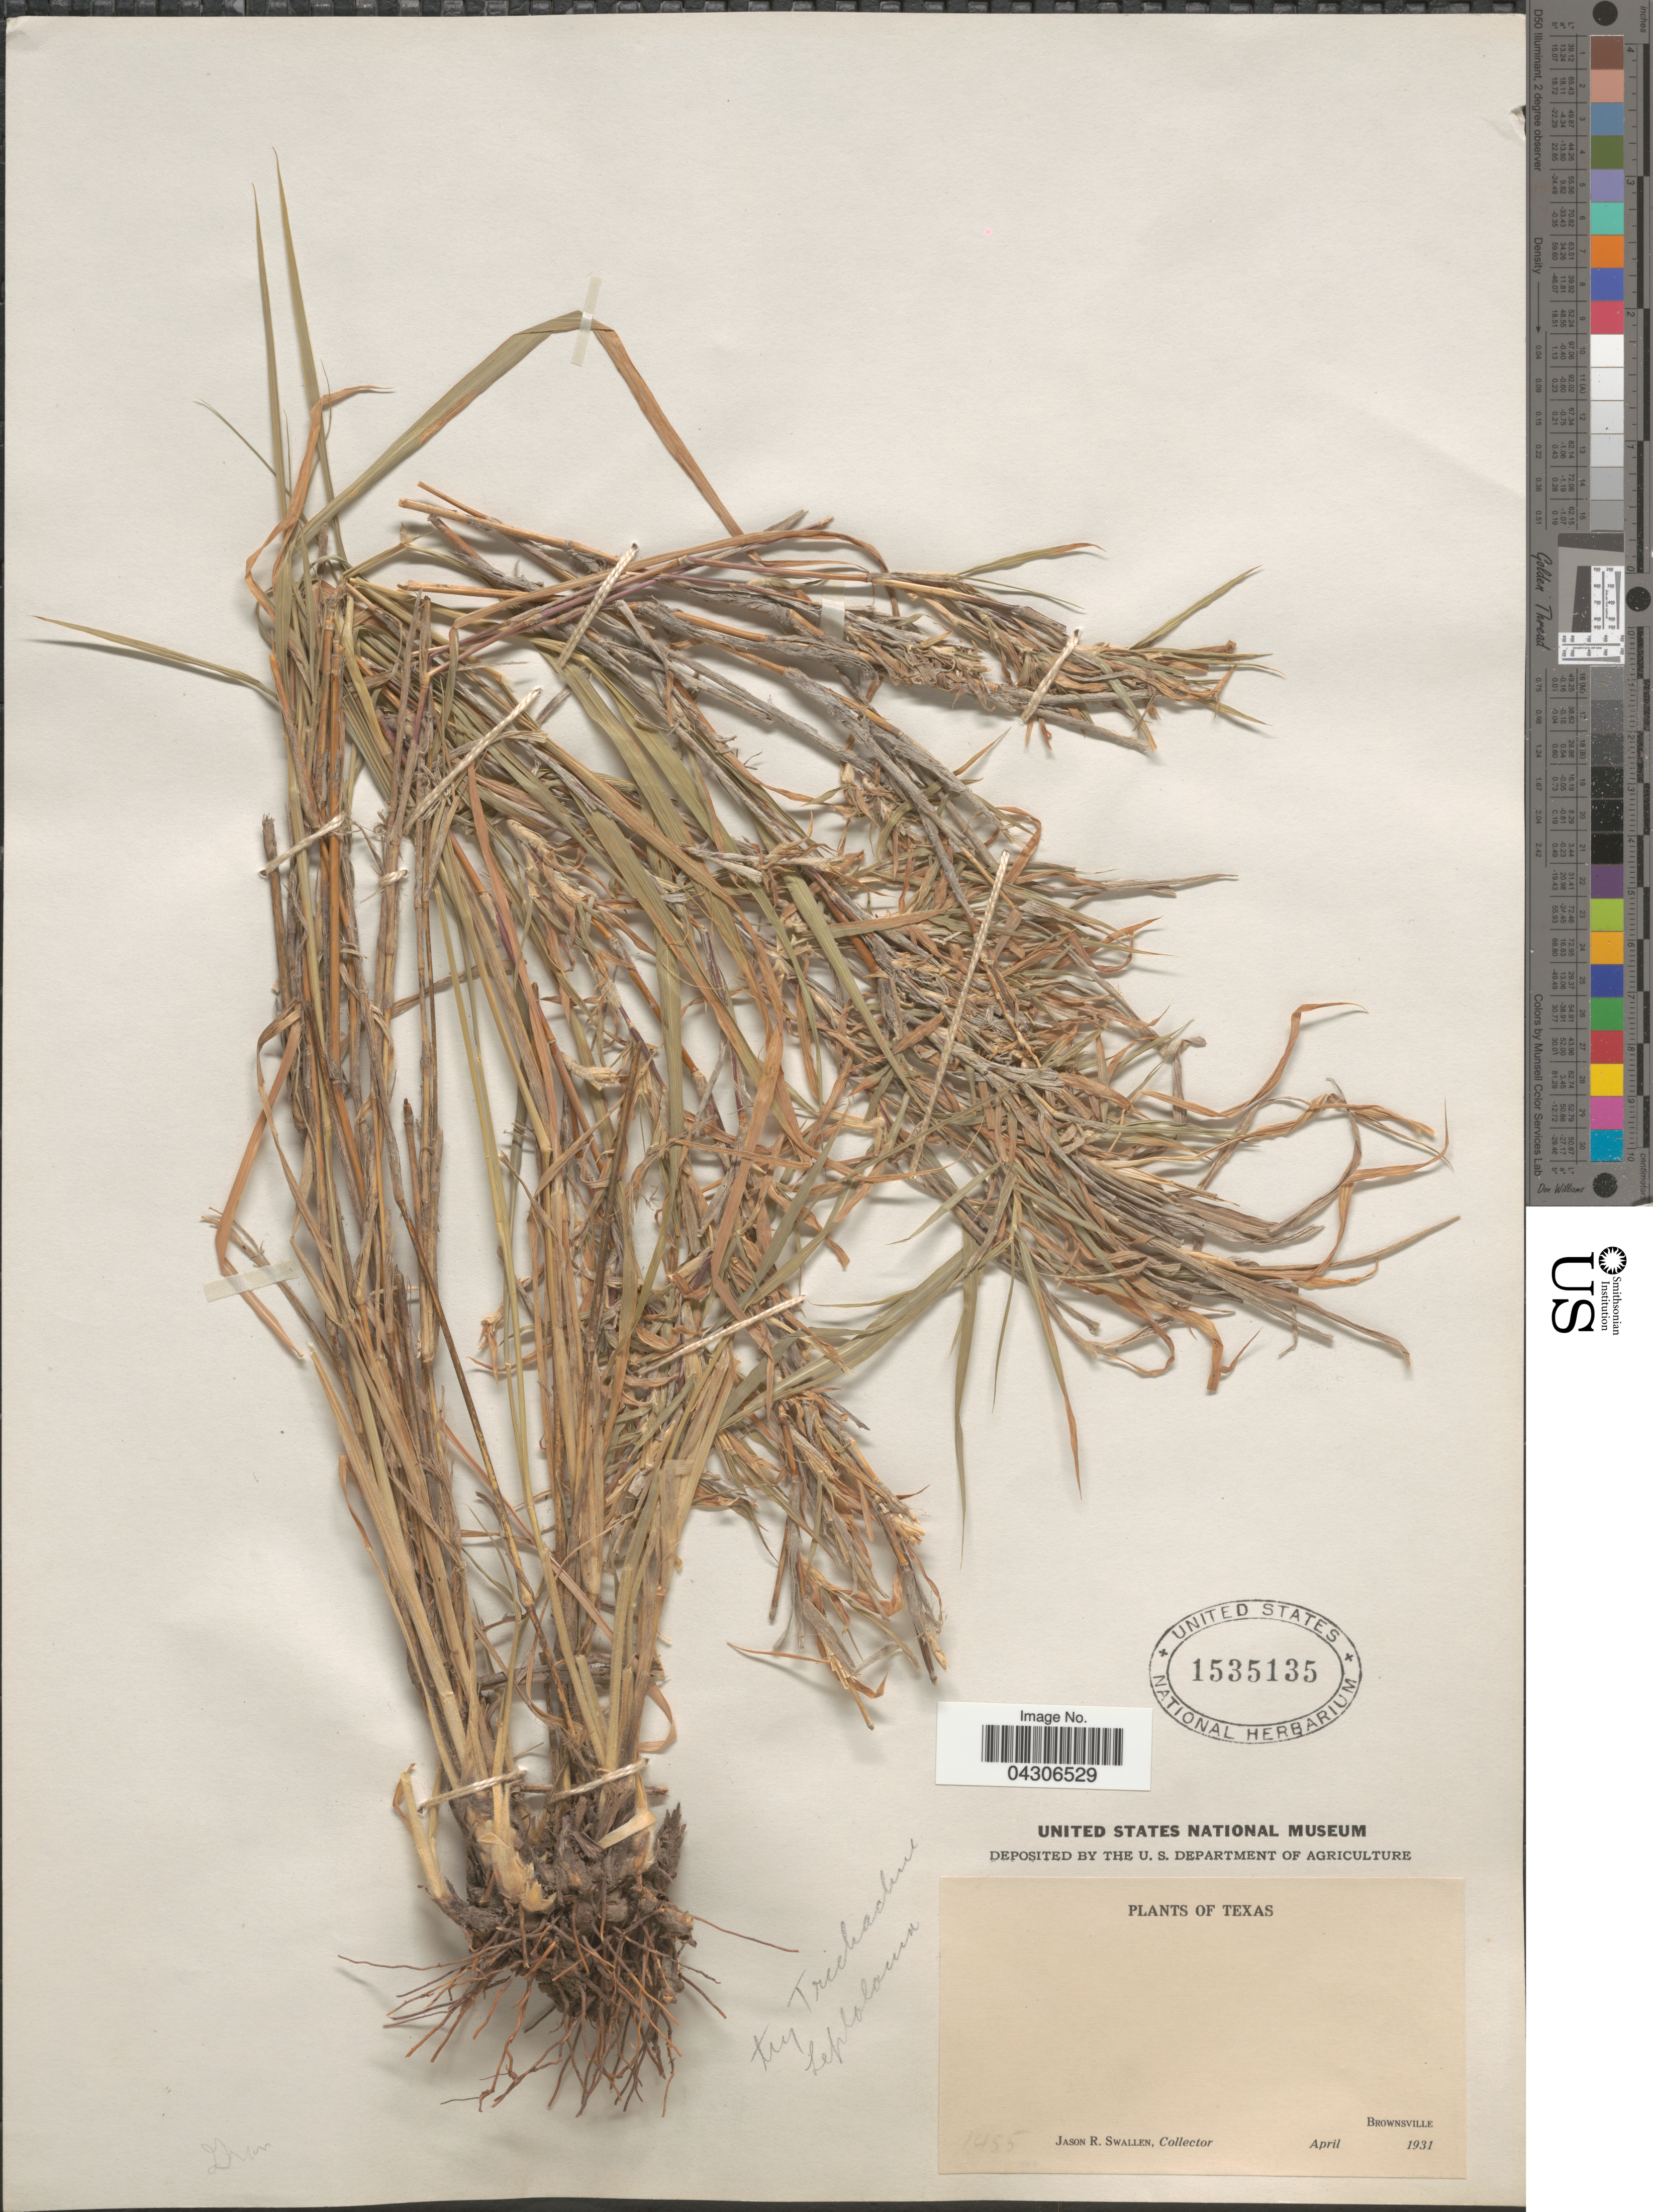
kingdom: Plantae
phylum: Tracheophyta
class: Liliopsida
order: Poales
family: Poaceae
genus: Digitaria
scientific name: Digitaria sp.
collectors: J. R. Swallen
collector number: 1455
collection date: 1931-04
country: United States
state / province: Texas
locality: Brownsville.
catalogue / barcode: US 1535135